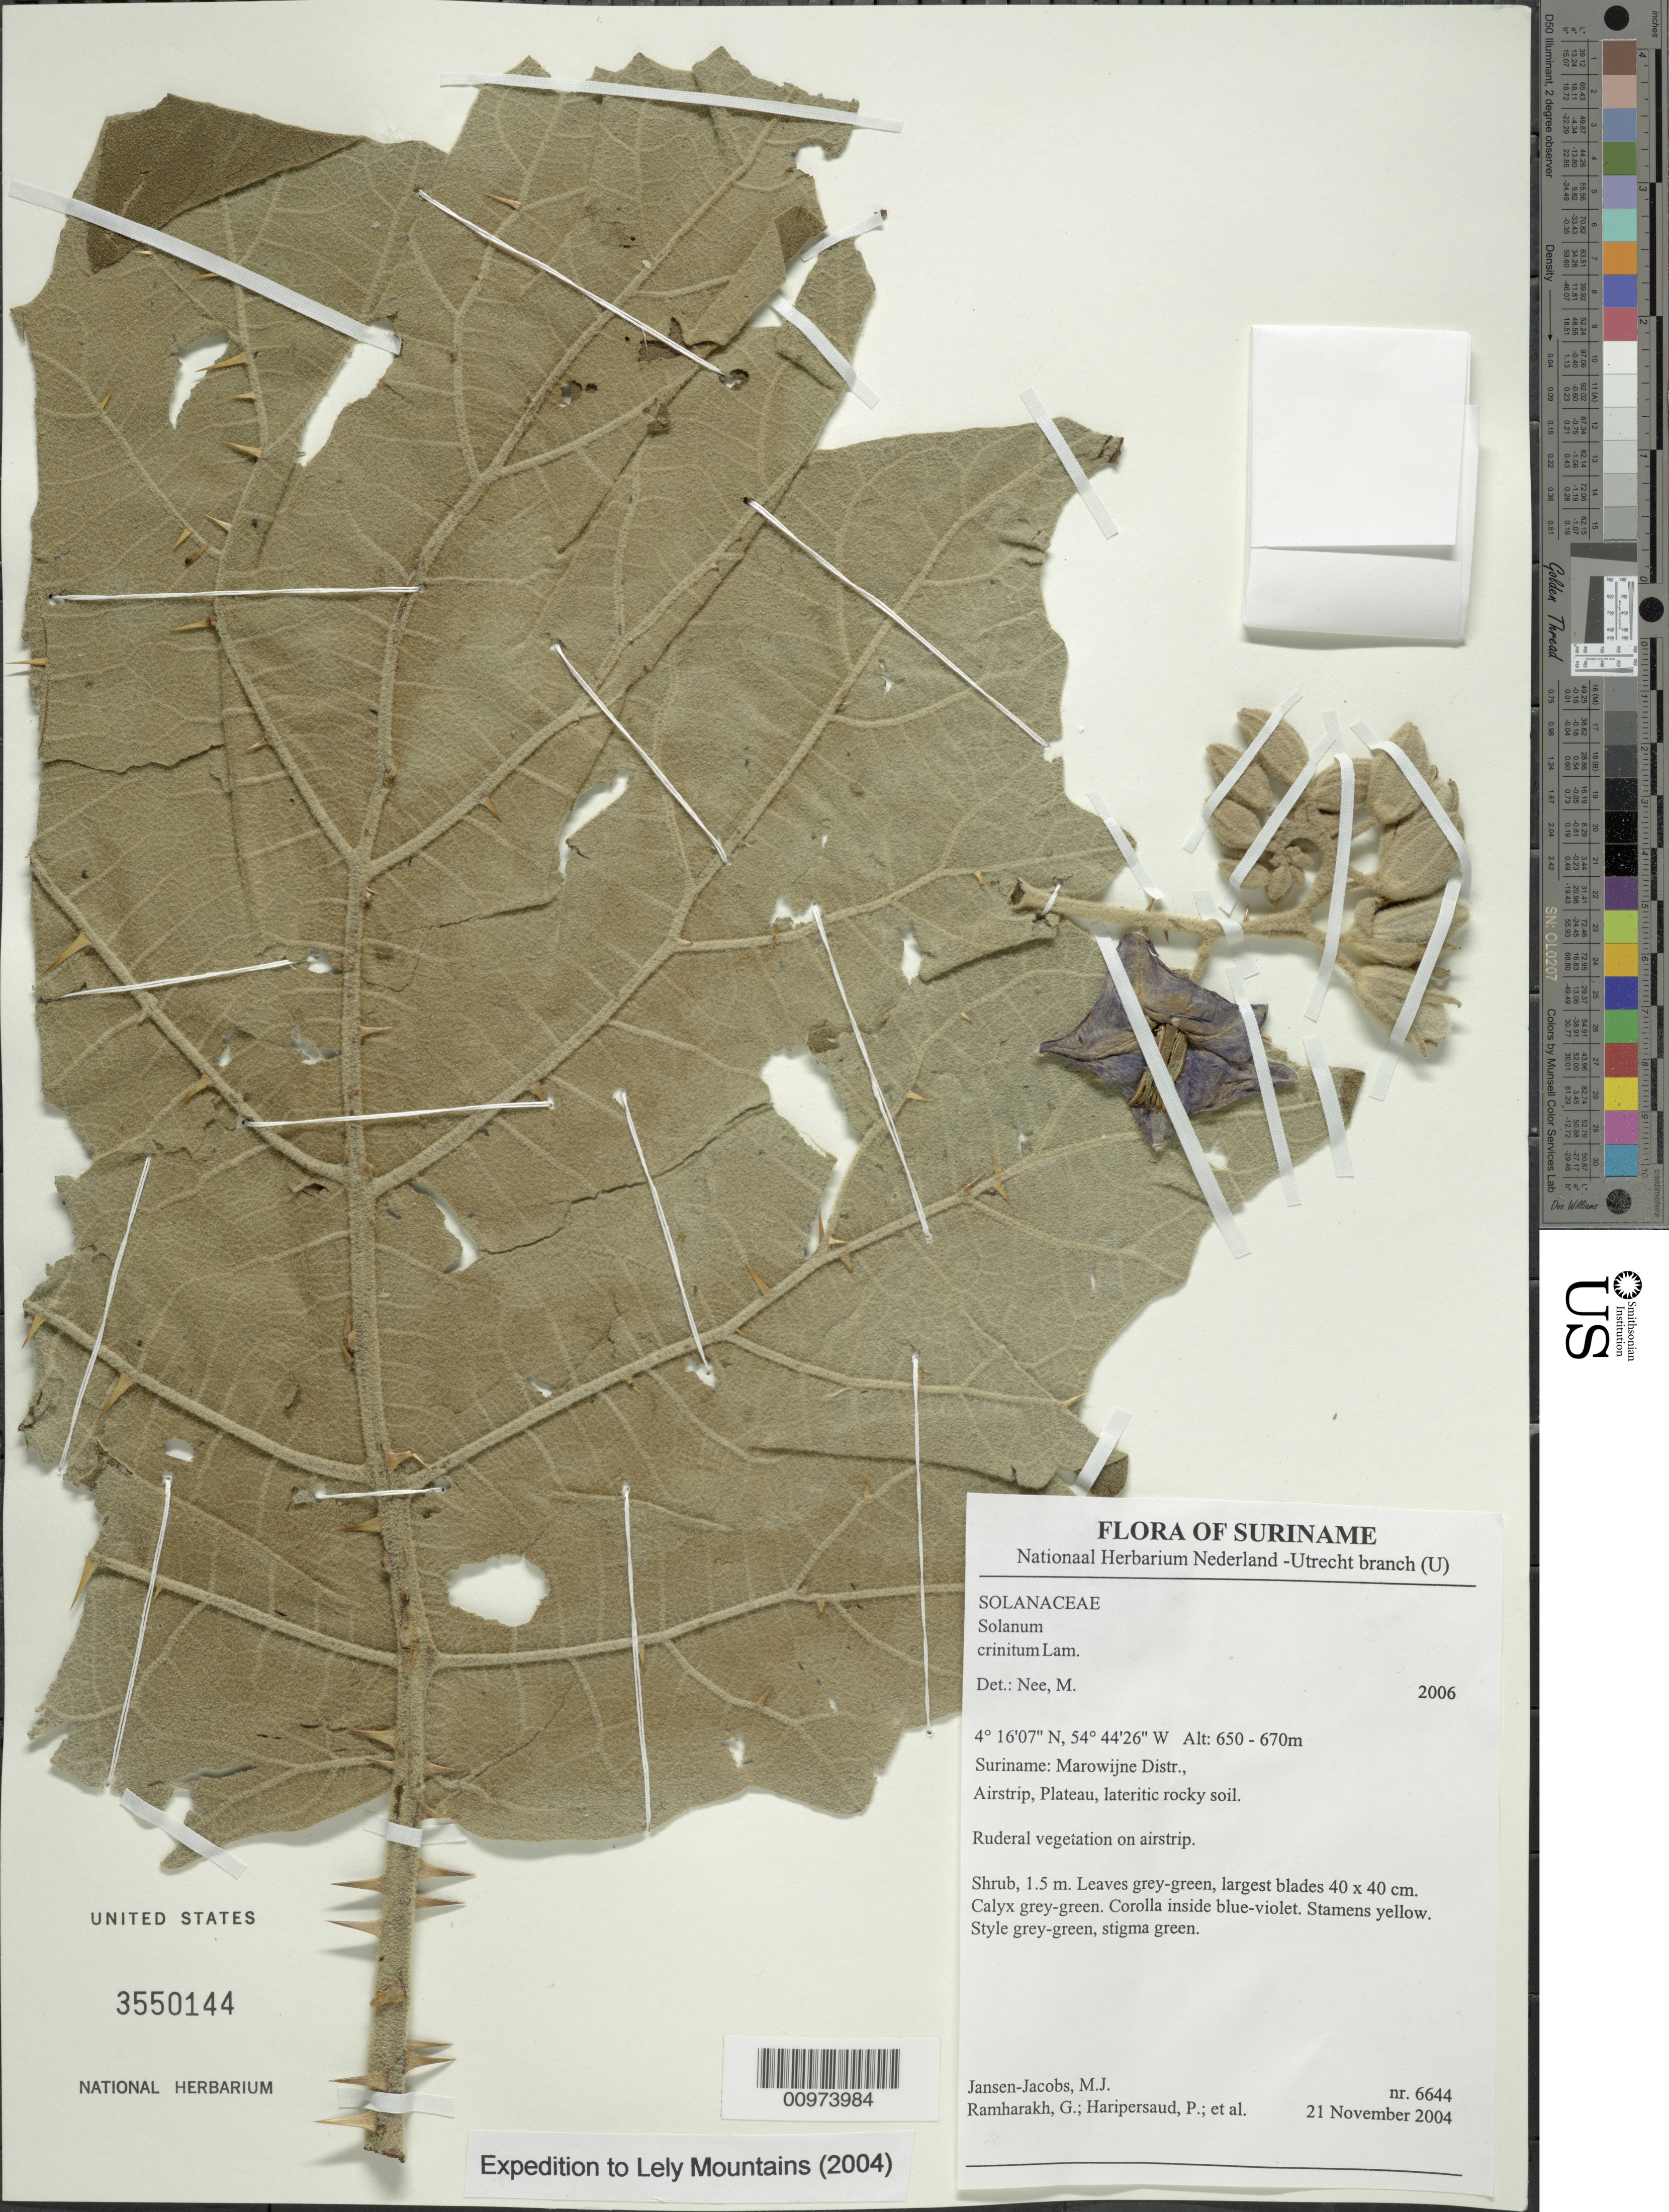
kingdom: Plantae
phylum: Tracheophyta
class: Magnoliopsida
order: Solanales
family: Solanaceae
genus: Solanum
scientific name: Solanum crinitum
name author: Lam.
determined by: Nee, Michael H.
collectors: M. J. Jansen-Jacobs et al.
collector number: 6644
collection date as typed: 21-Nov-04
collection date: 2004-11-21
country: Suriname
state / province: Marowijne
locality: Marowijne Distr., Airstrip, Plateau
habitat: Lateritic rocky soil. Ruderal vegetation on airstrip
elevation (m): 650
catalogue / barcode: US 3550144